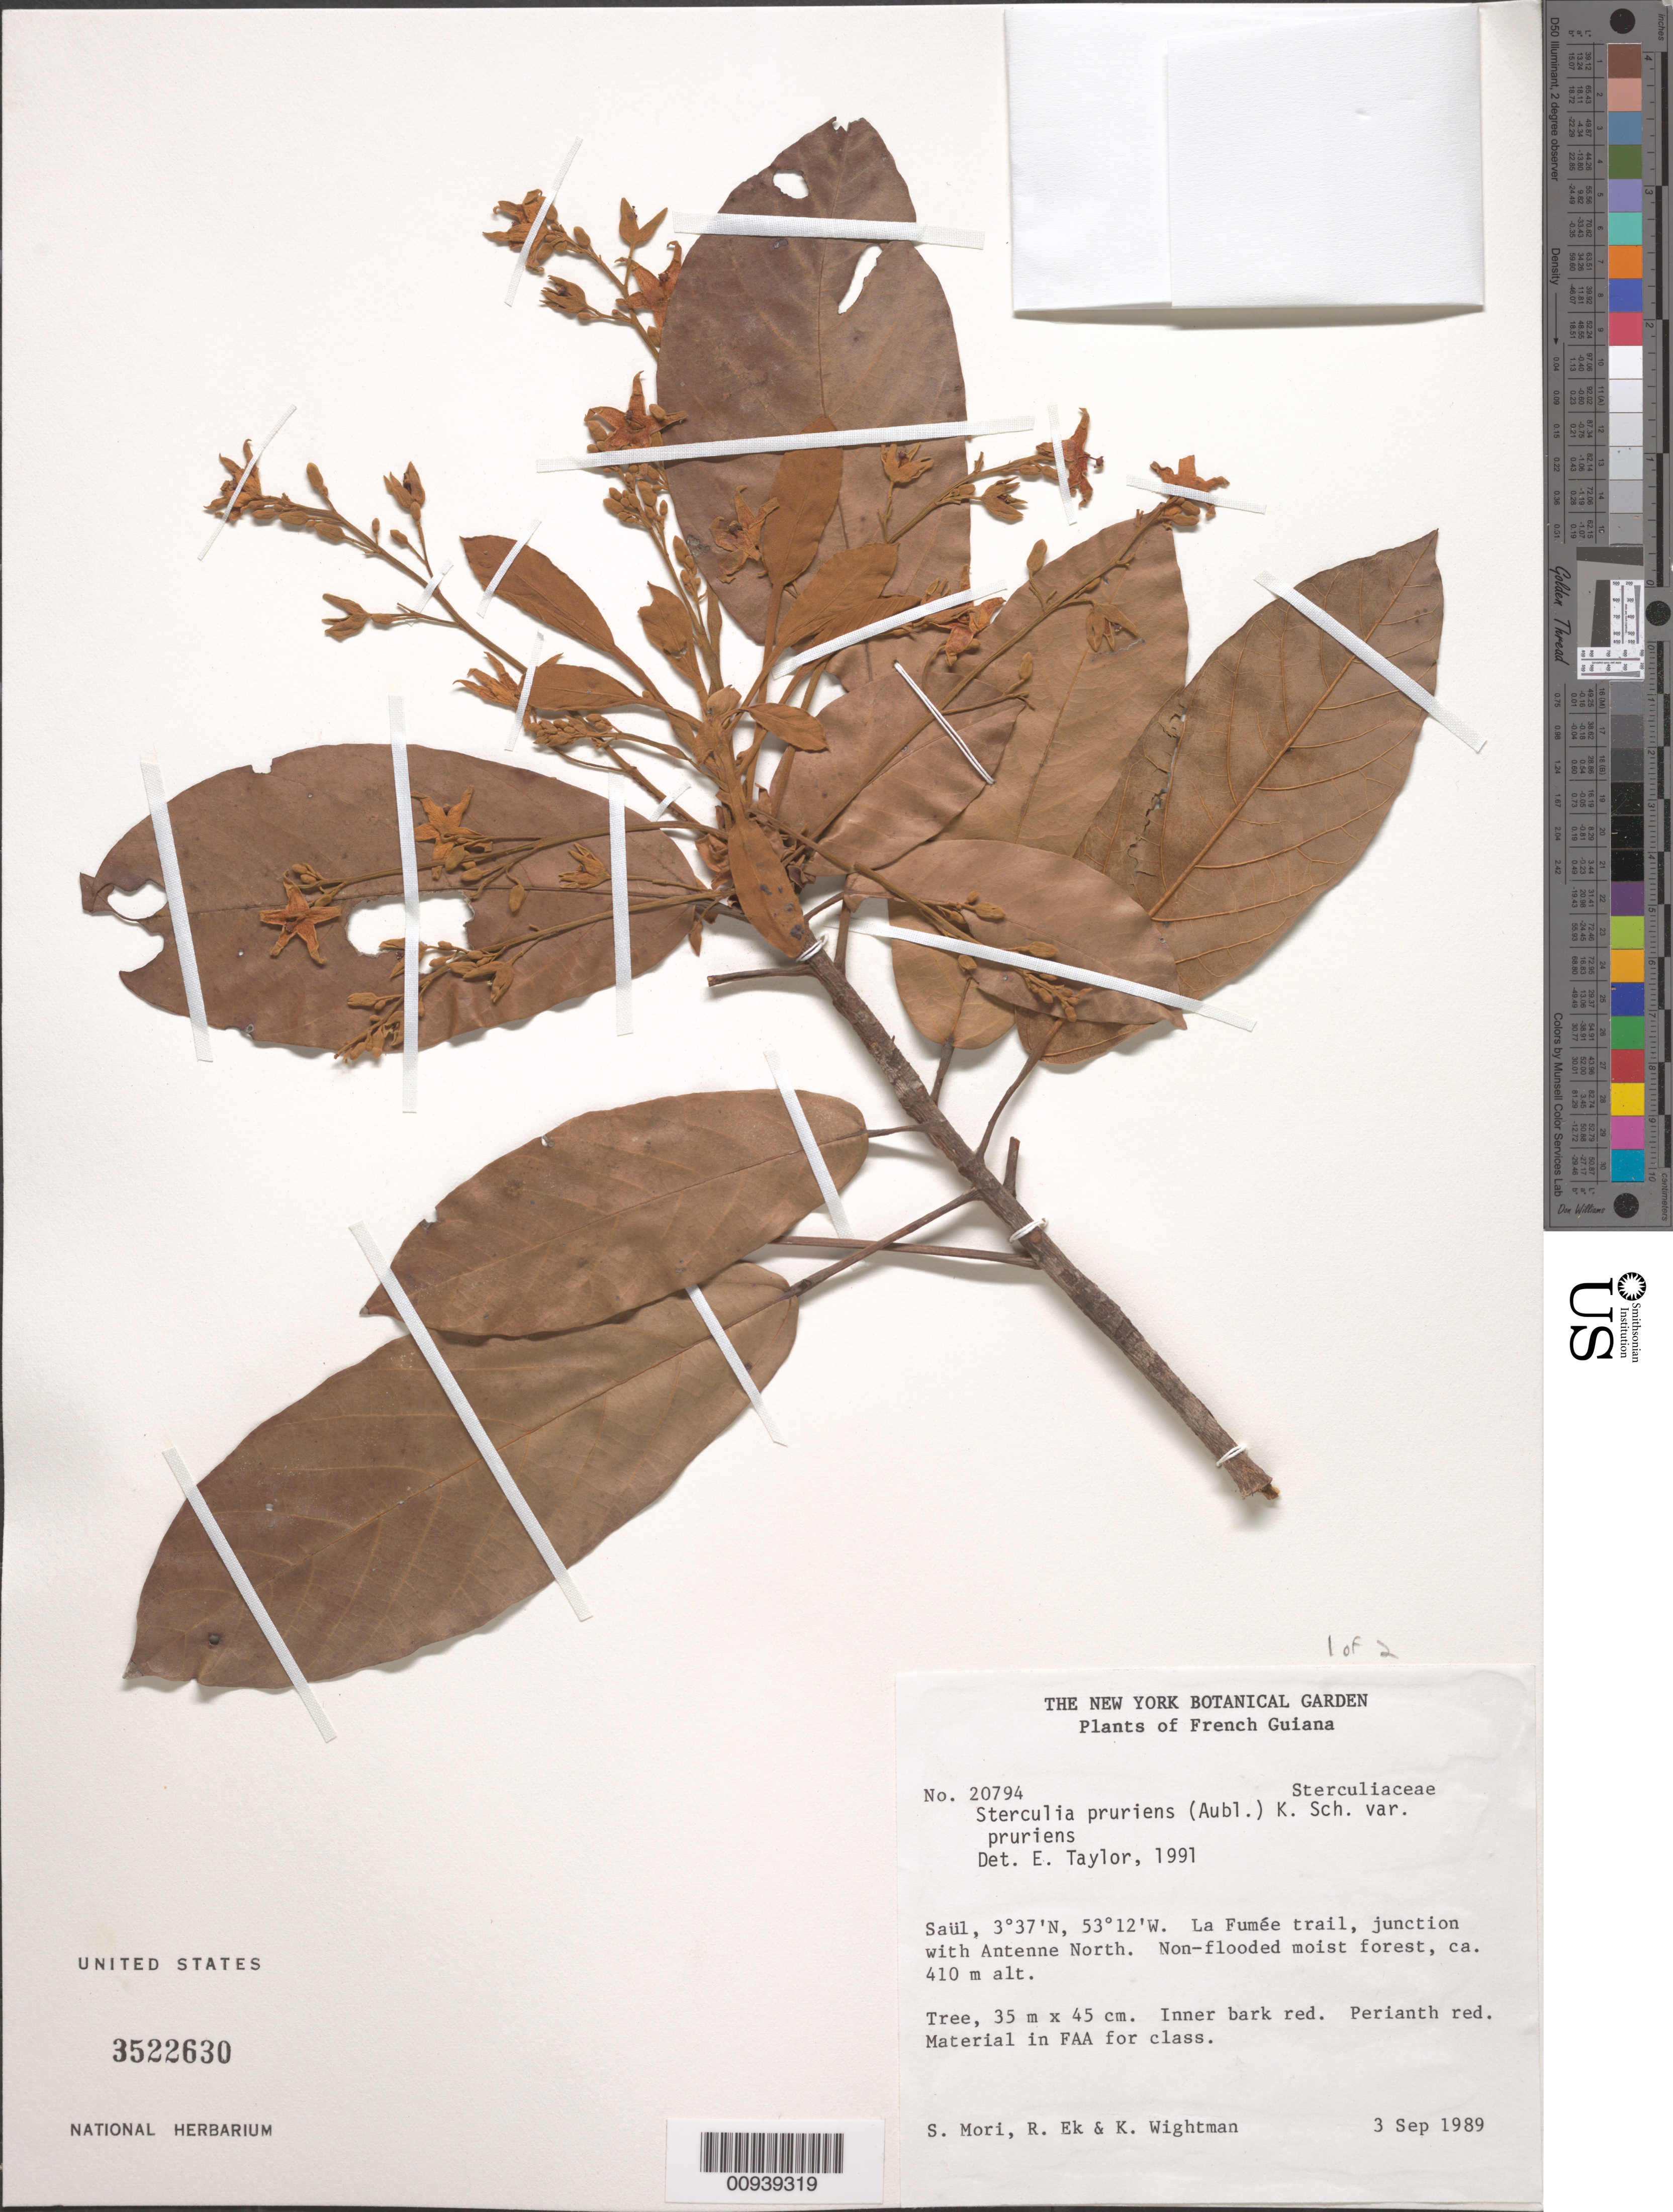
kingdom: Plantae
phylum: Tracheophyta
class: Magnoliopsida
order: Malvales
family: Malvaceae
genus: Sterculia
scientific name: Sterculia pruriens var. pruriens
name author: (Aubl.) K. Schum.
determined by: Taylor, E. L.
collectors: S. Mori, R. C. Ek & K. Wightman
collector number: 20794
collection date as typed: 3-Sep-89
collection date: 1989-09-03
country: French Guiana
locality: Saül, La Fumée Mountain Trail, junction with Antenne North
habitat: Non-flooded moist forest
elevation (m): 410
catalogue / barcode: US 3522630